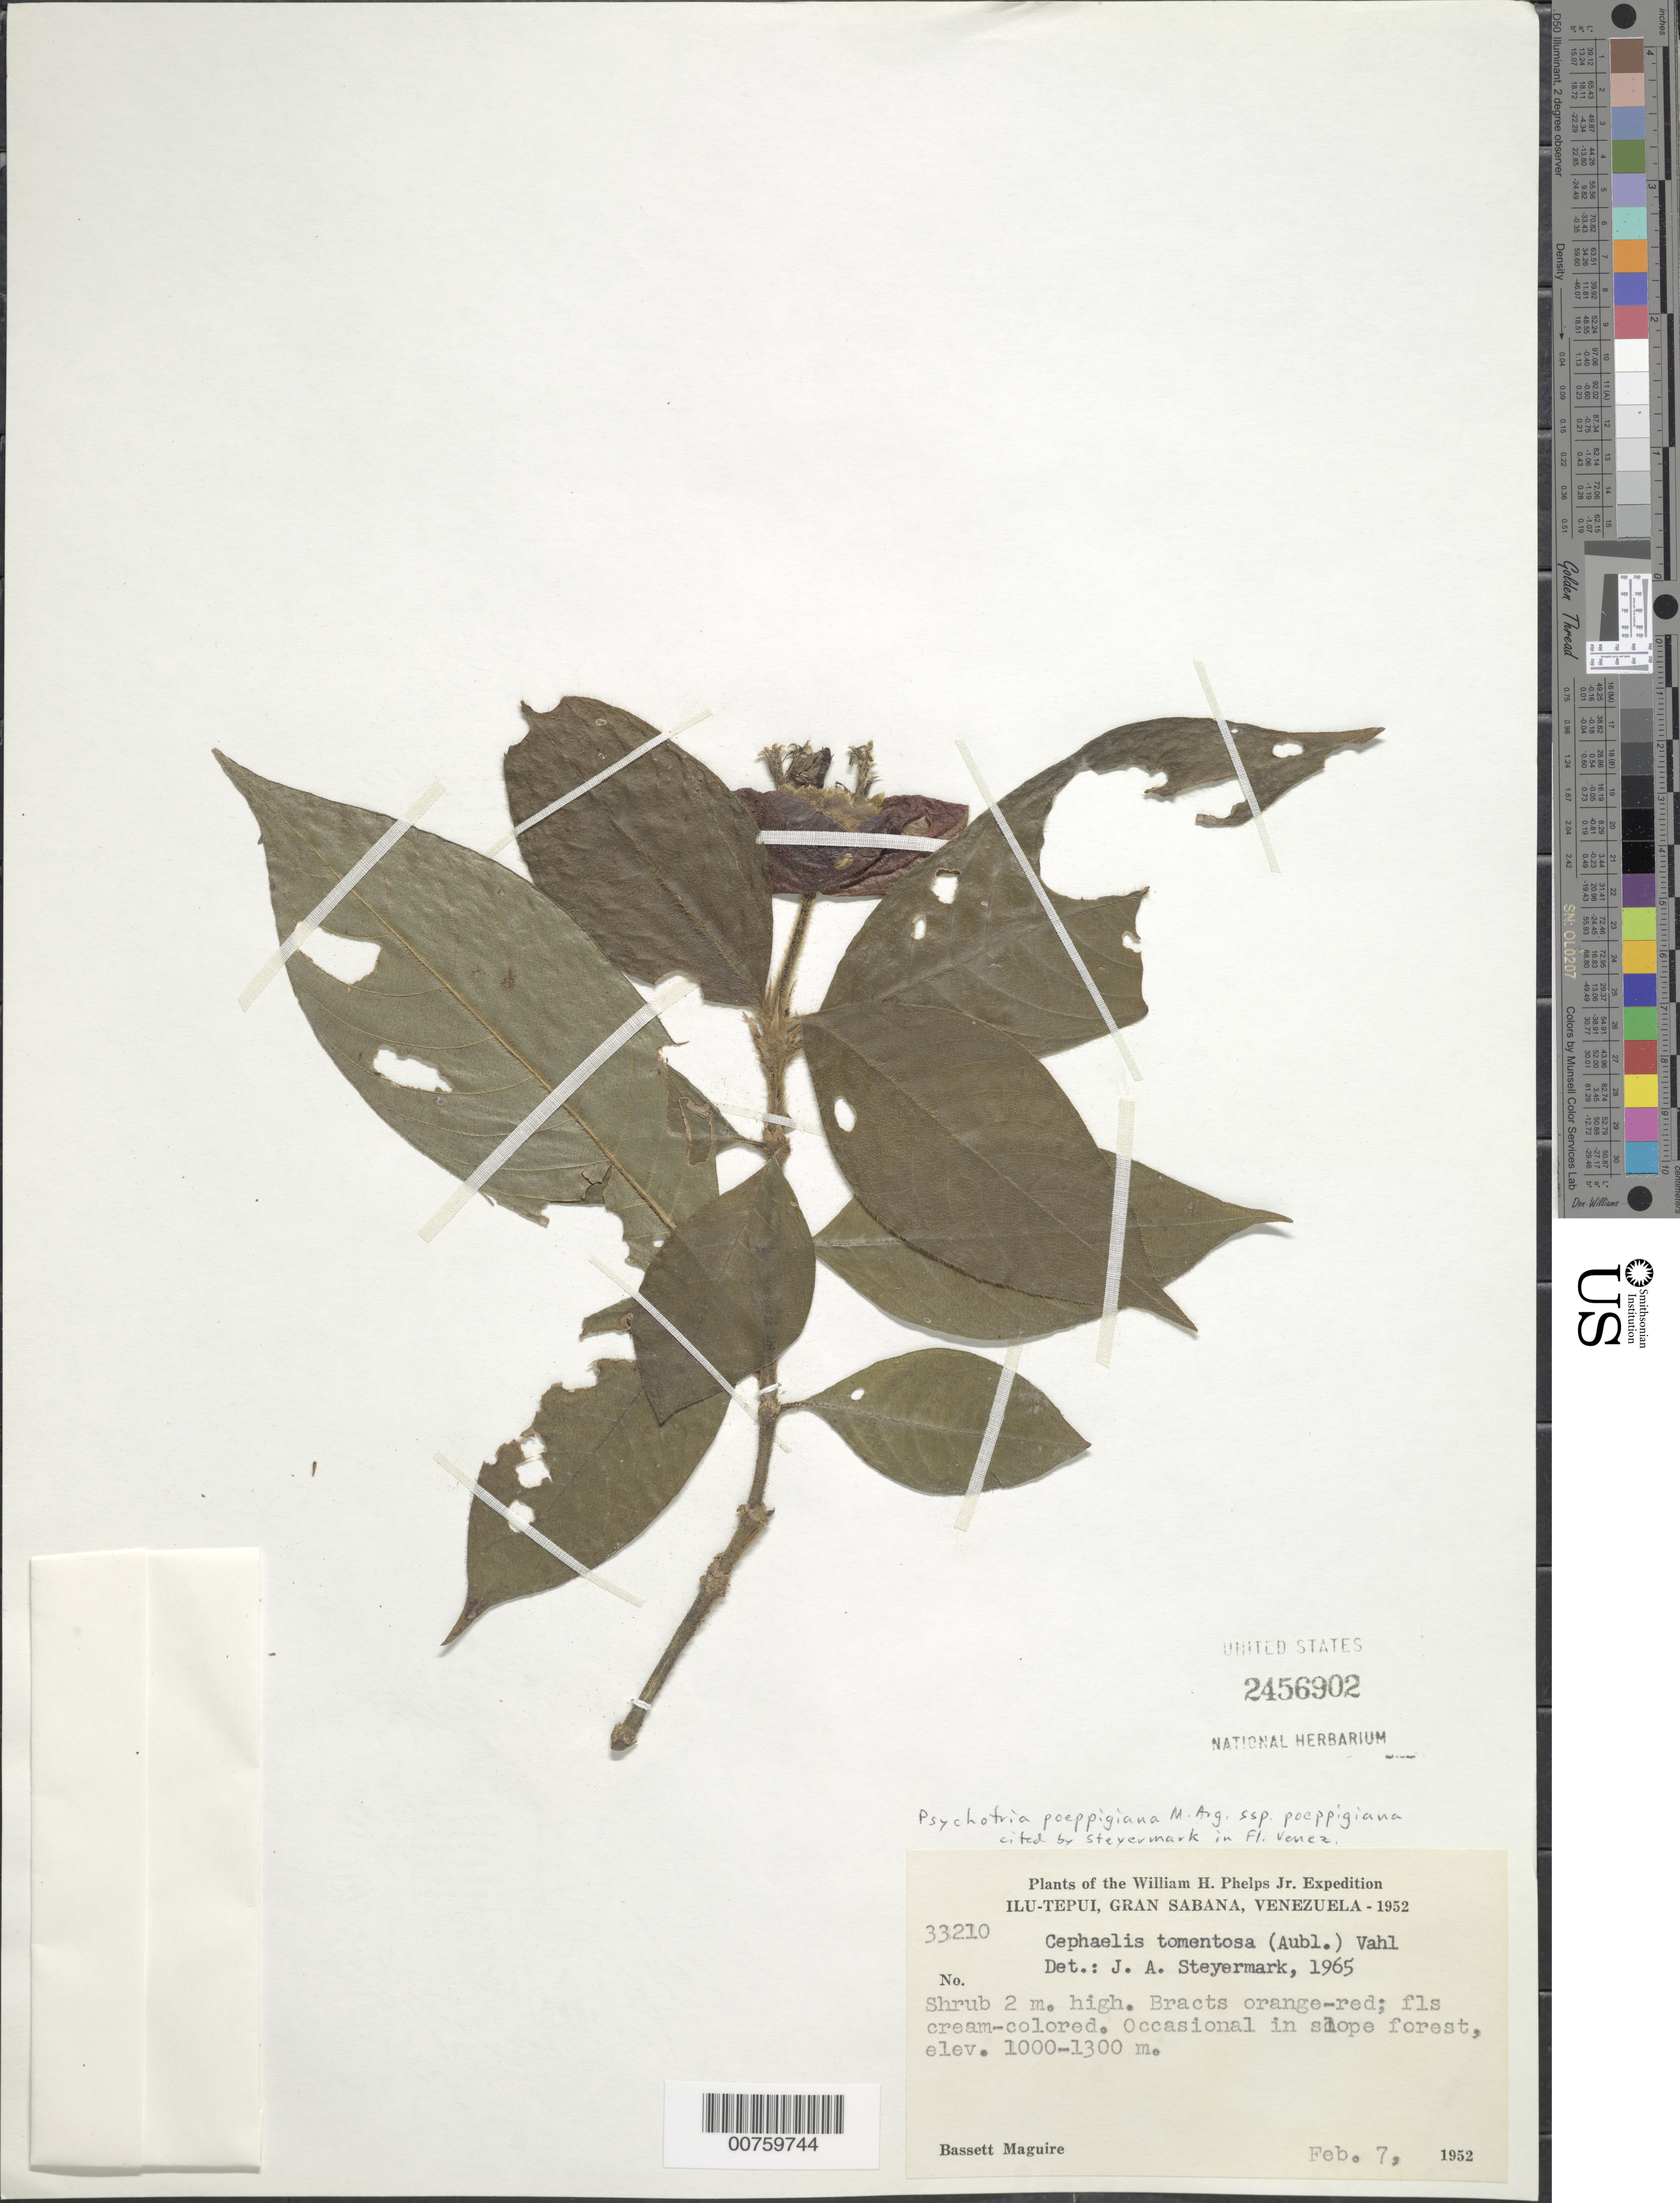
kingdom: Plantae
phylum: Tracheophyta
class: Magnoliopsida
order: Gentianales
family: Rubiaceae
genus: Psychotria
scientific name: Psychotria poeppigiana subsp. poeppigiana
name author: Müll. Arg.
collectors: B. Maguire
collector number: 33210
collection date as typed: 7-Feb-52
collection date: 1952-02-07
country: Venezuela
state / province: Bolívar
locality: Gran Sabana, NW base of Ilu-tepuí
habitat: Slope forest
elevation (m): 1000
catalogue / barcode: US 2456902